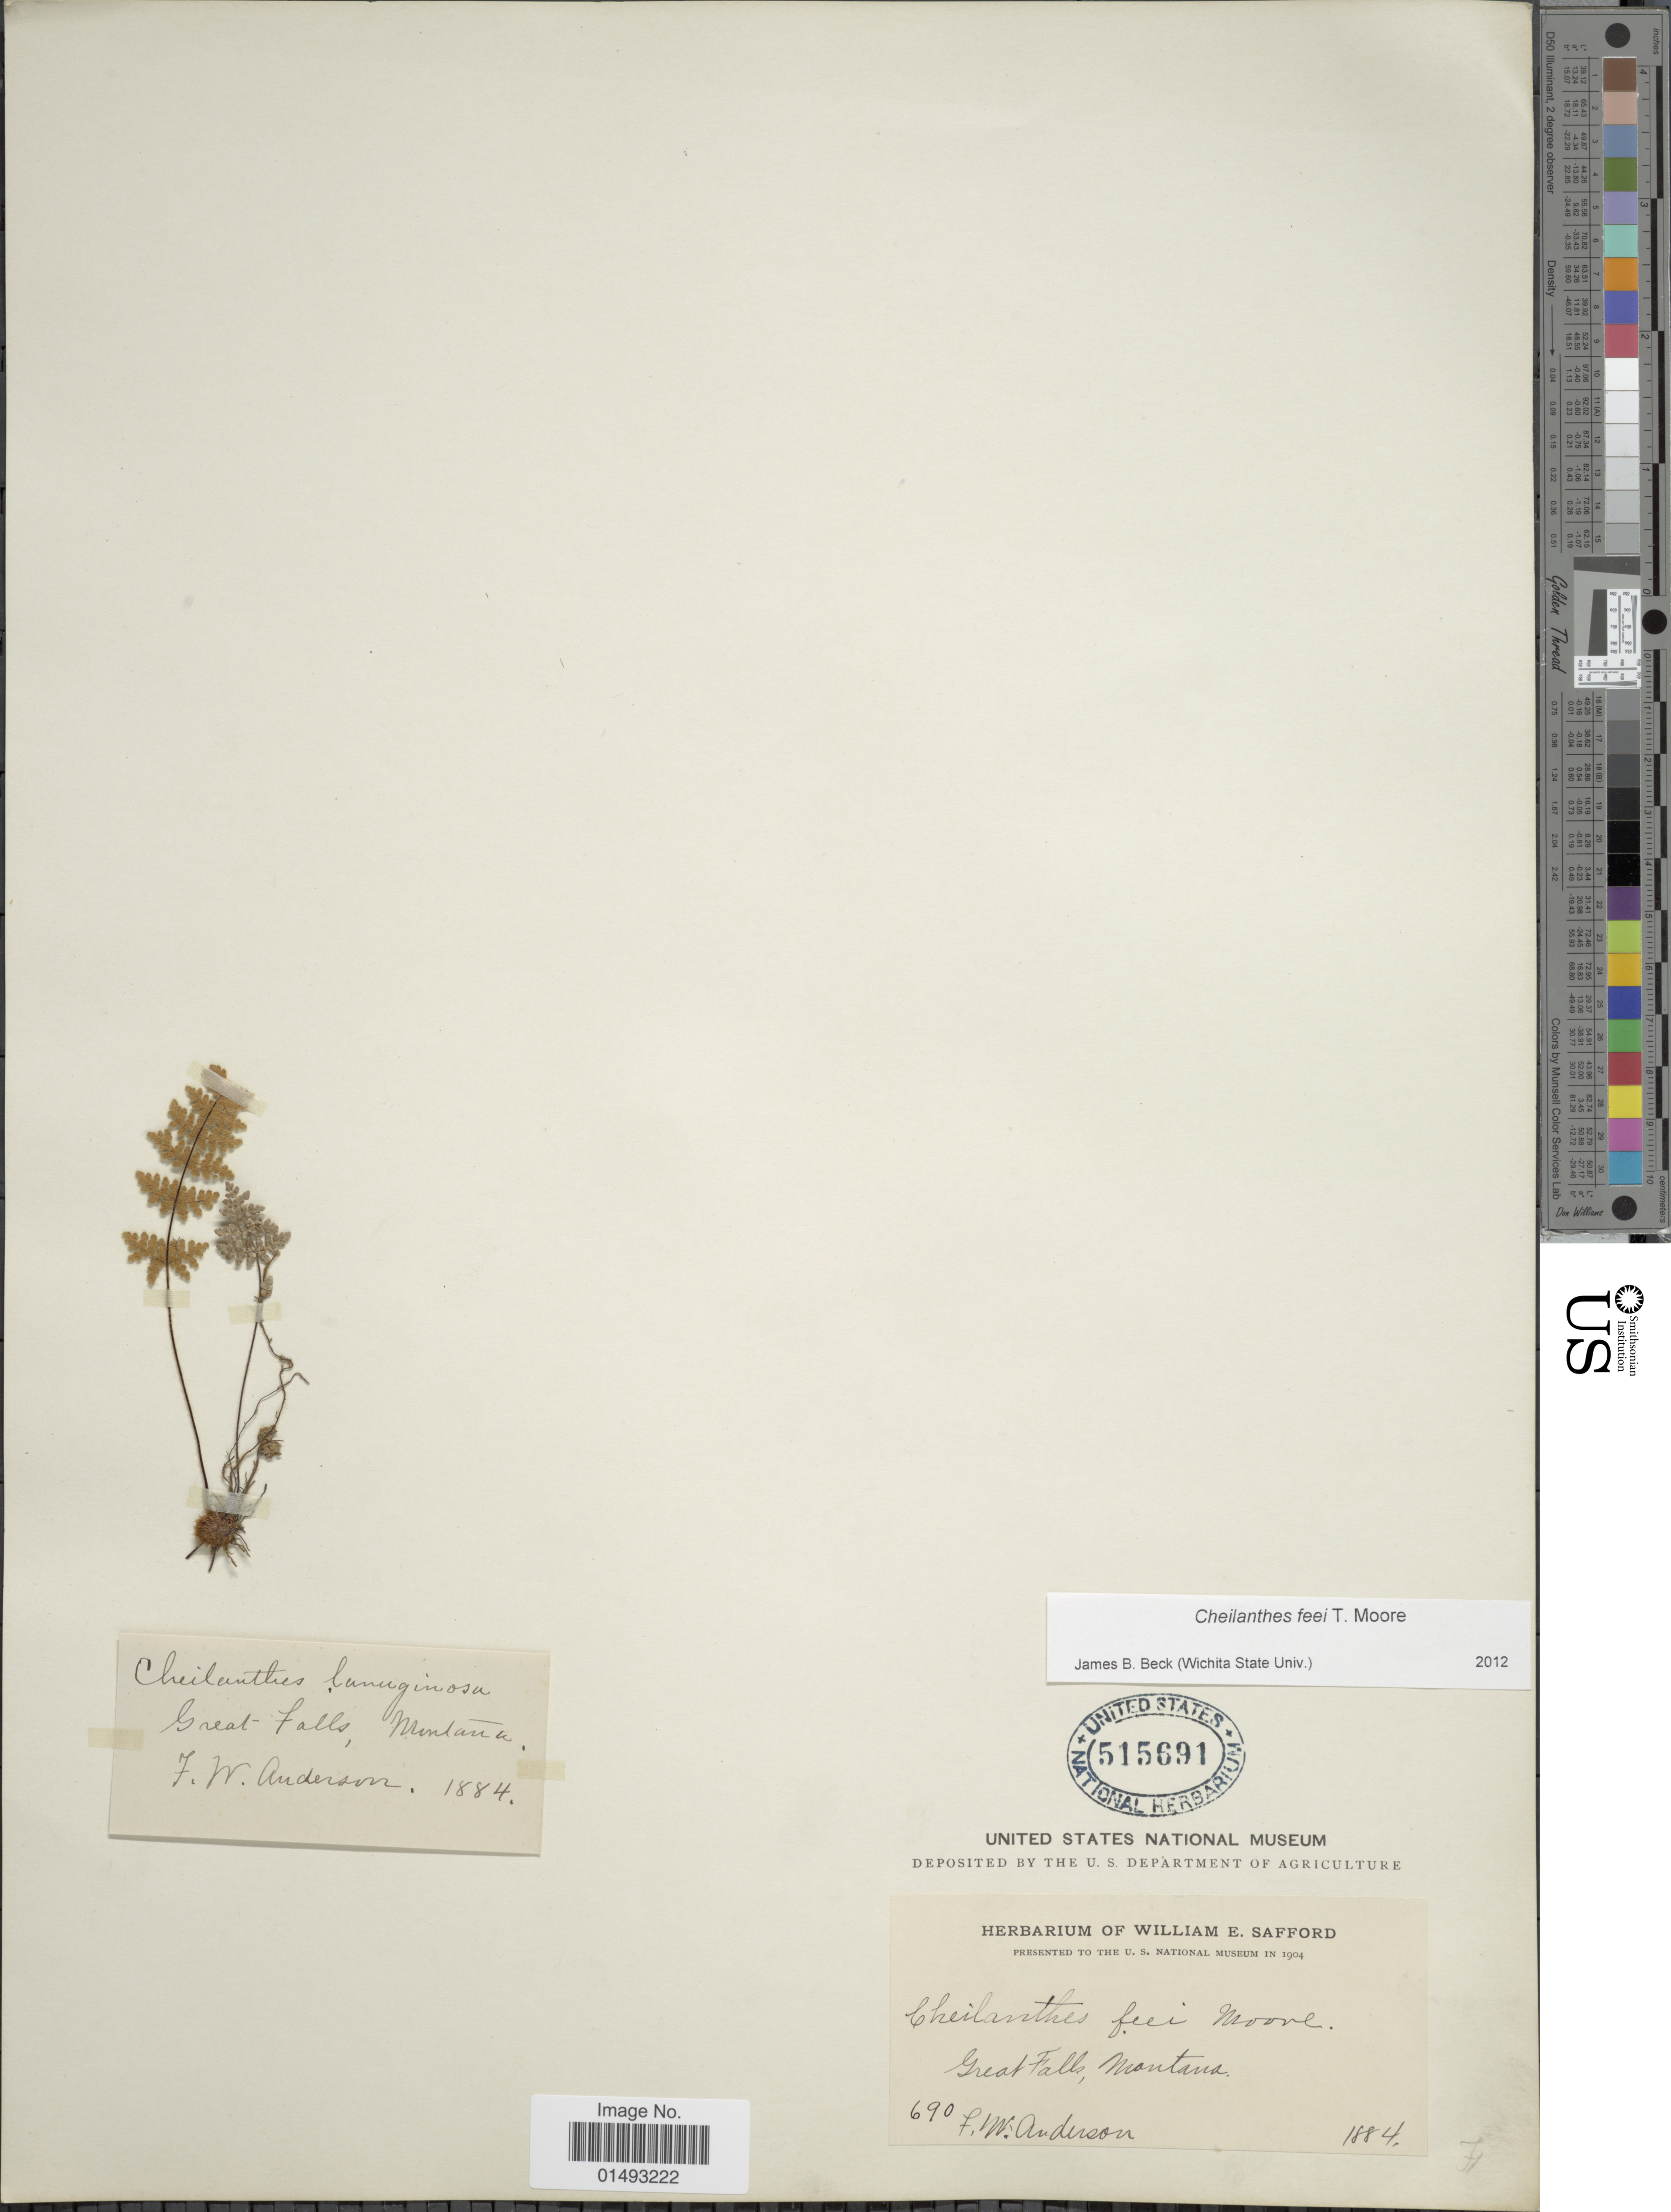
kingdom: Plantae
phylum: Tracheophyta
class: Polypodiopsida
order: Polypodiales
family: Pteridaceae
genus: Myriopteris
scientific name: Myriopteris gracilis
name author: Fée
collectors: F. W. Anderson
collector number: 690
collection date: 1884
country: United States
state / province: Montana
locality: Great Falls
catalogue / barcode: US 515691